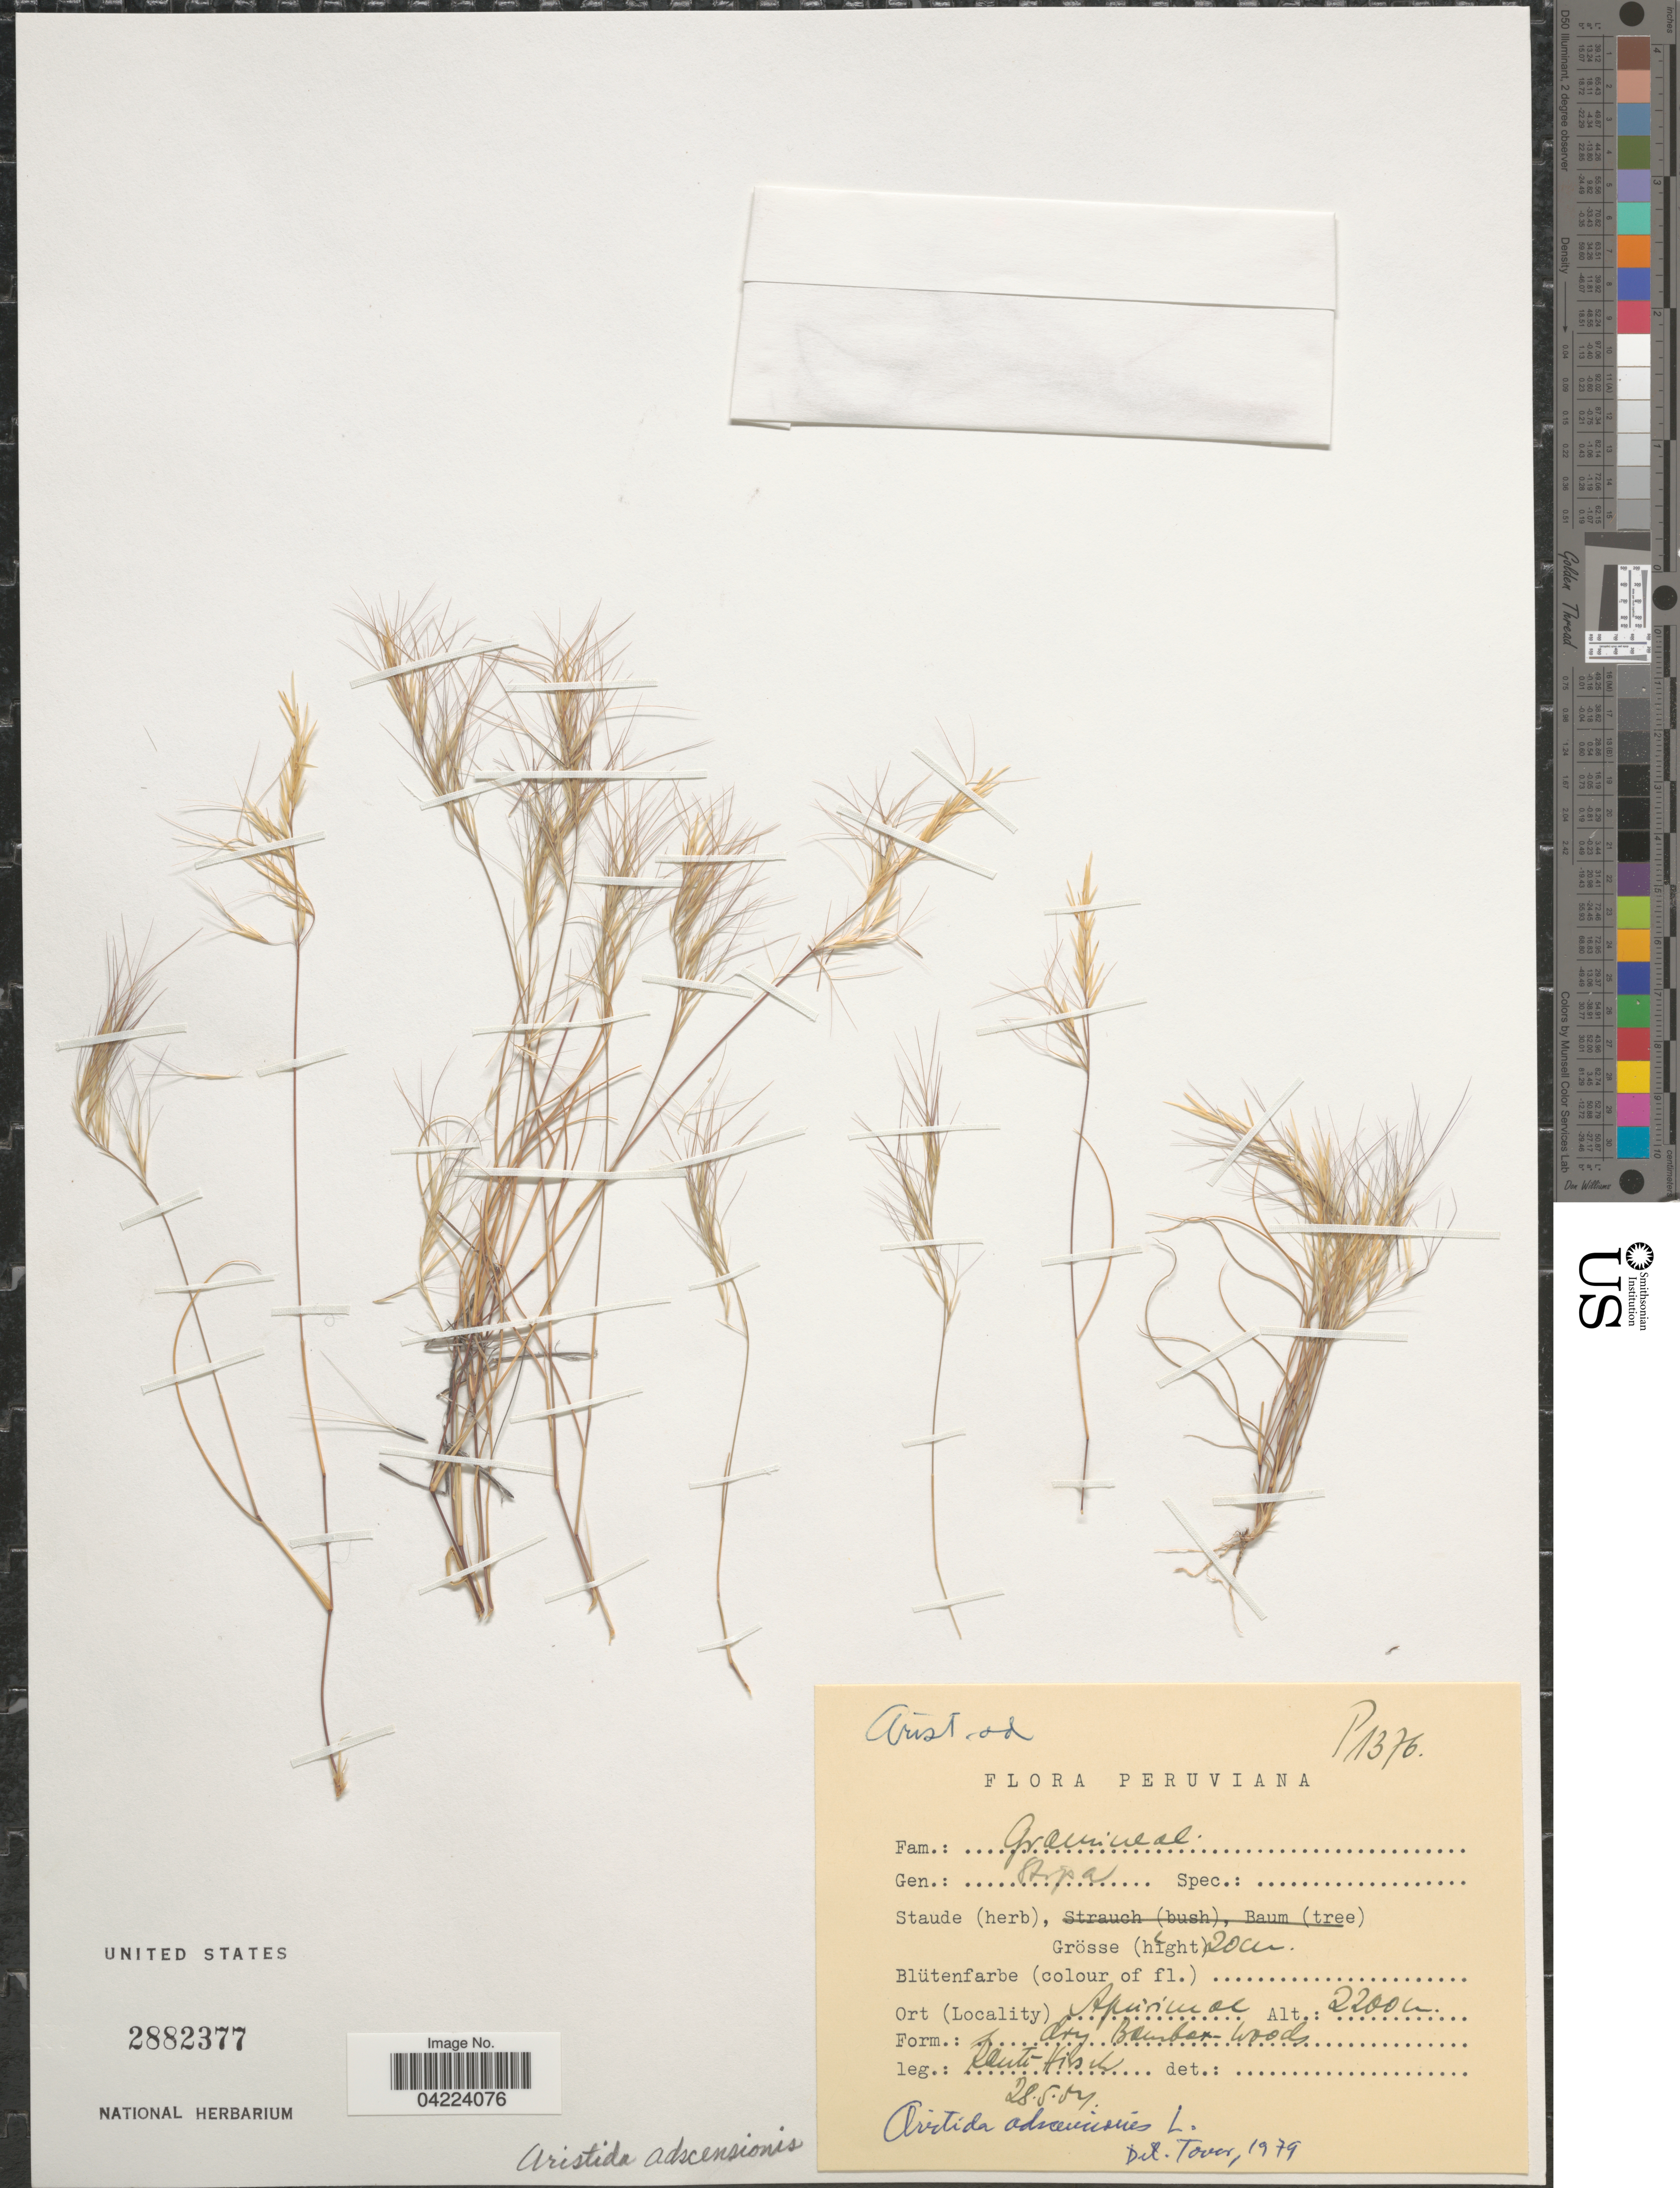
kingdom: Plantae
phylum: Tracheophyta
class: Liliopsida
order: Poales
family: Poaceae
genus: Aristida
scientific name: Aristida adscensionis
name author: L.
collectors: W. Rauh & G. Hirsch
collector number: P1376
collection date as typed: Transcribed d/m/y: 28/5/54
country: Peru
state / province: Apurímac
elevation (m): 2200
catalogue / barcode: US 2882377